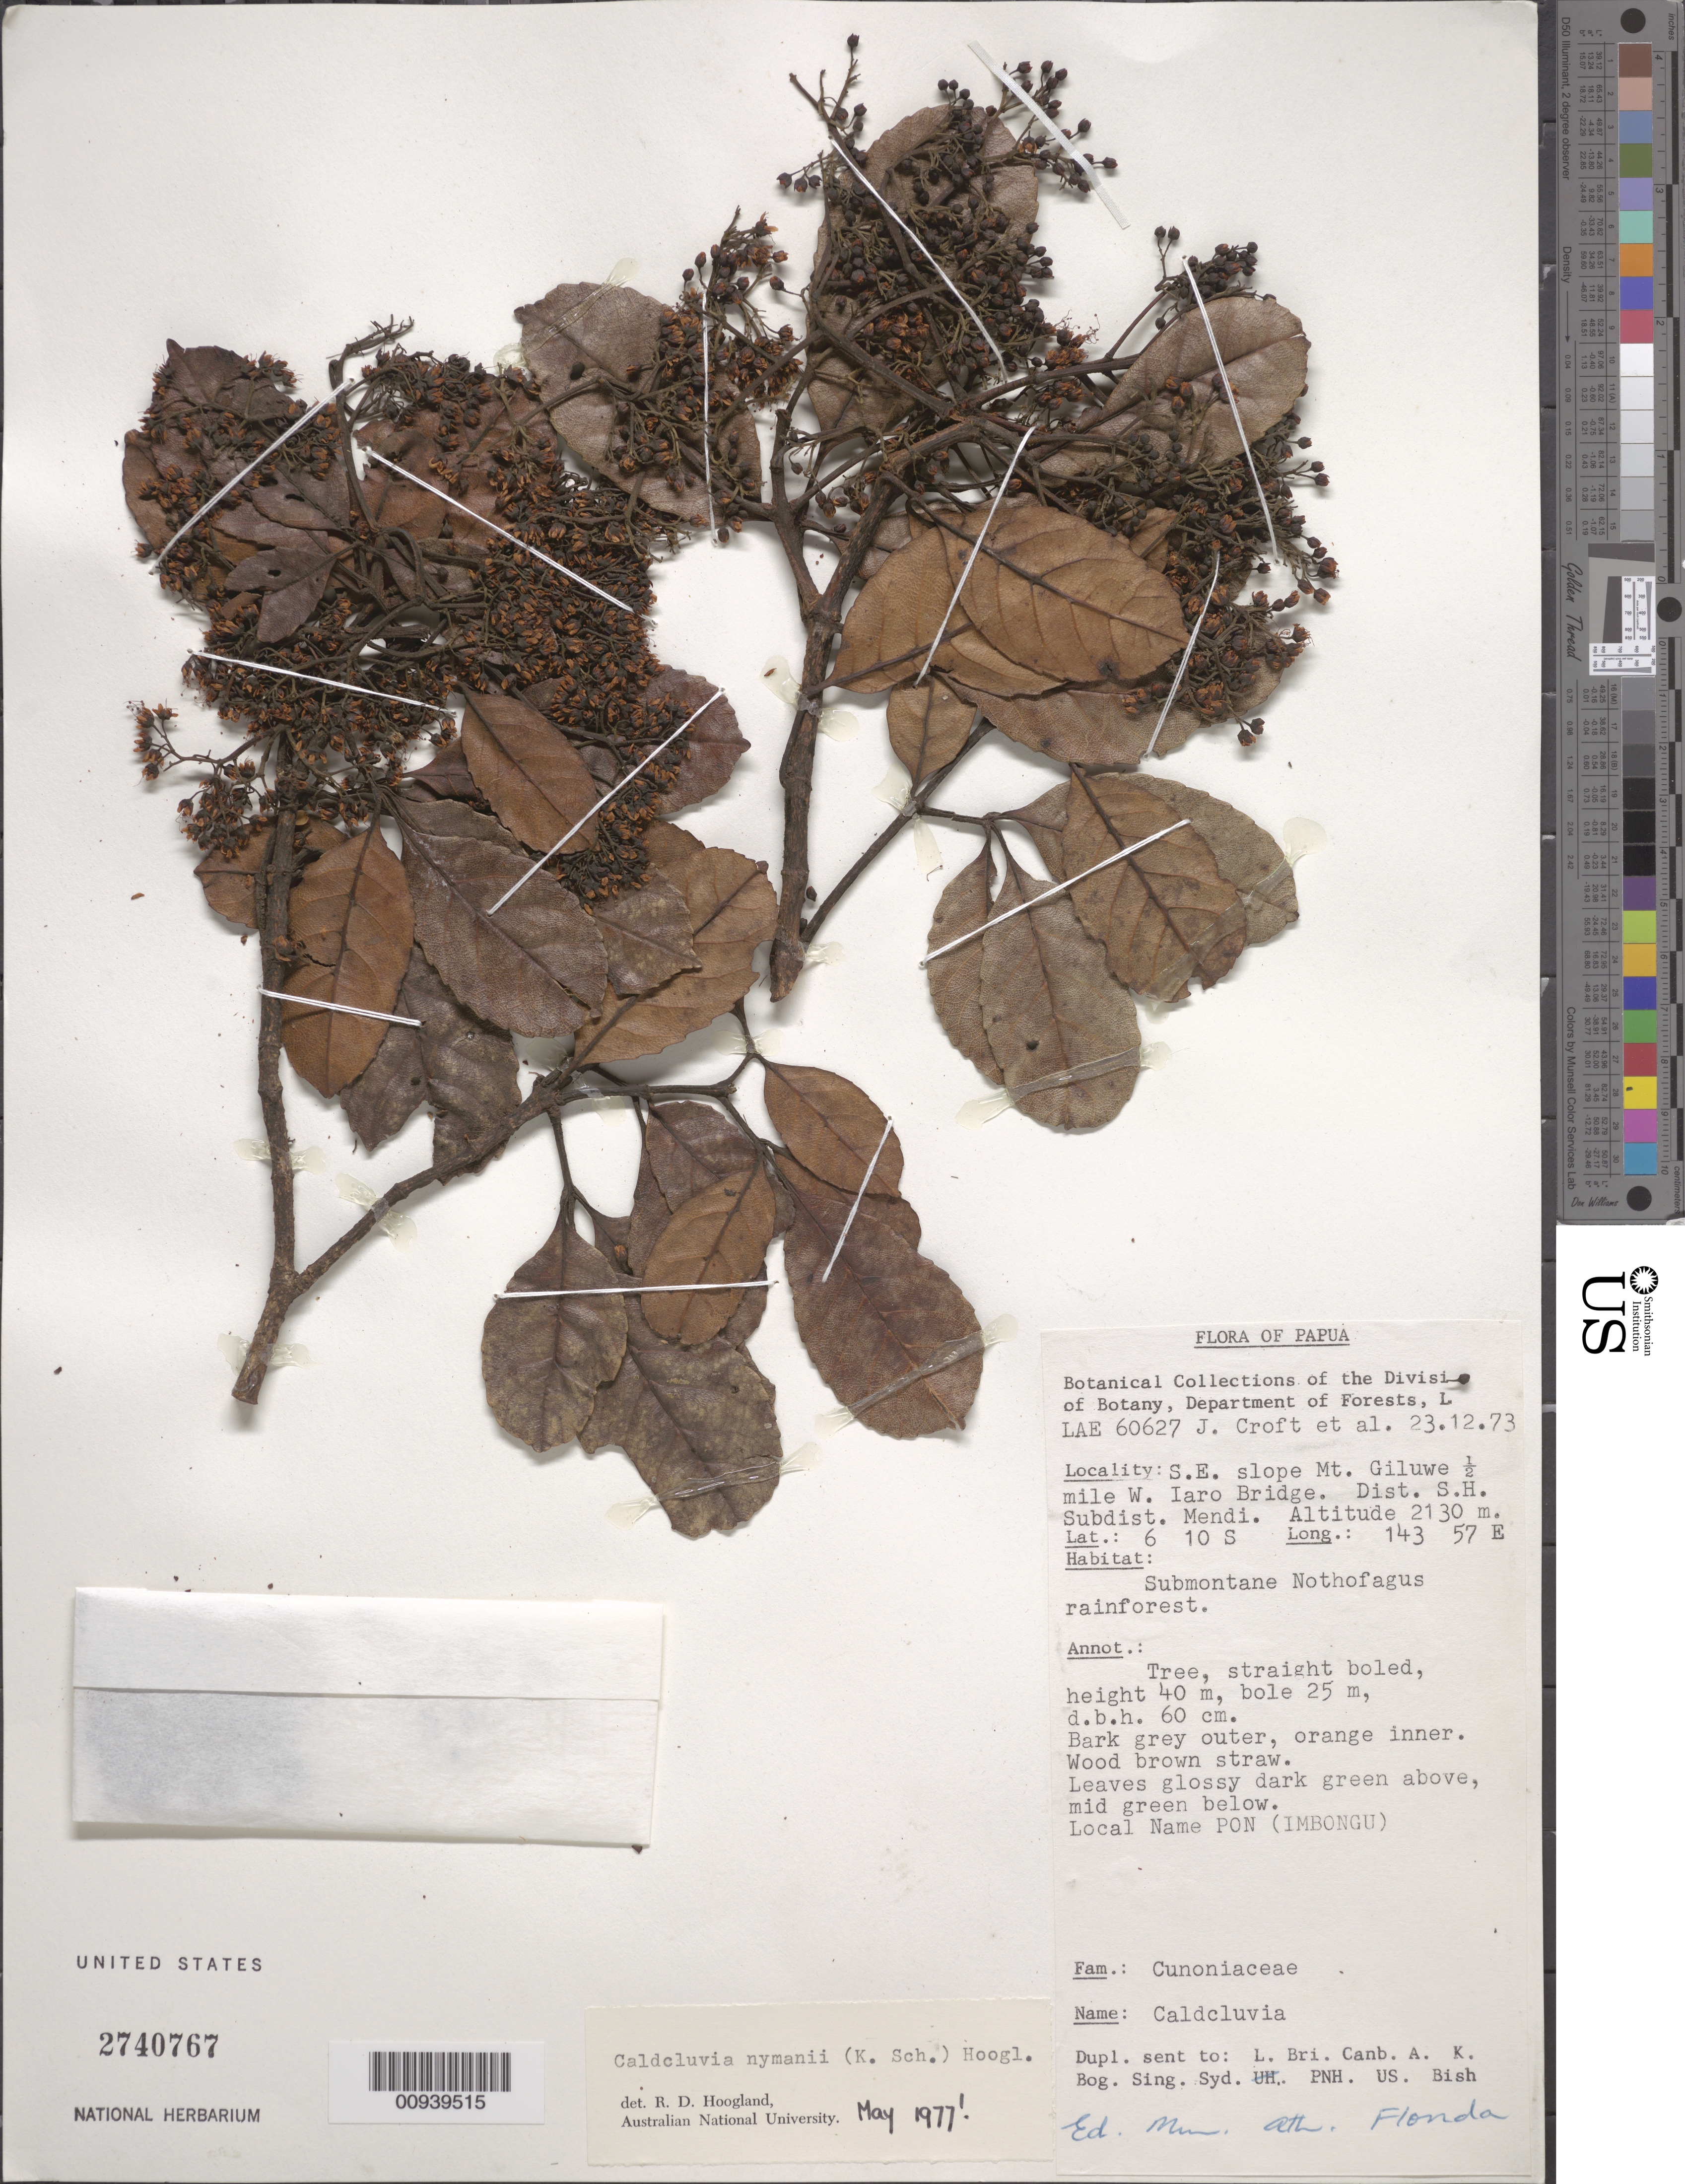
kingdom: Plantae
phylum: Tracheophyta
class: Magnoliopsida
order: Oxalidales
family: Cunoniaceae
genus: Opocunonia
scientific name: Opocunonia nymanii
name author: (K. Schum.) Schltr.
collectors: J. R. Croft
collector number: LAE 60627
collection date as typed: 23 Dec 1973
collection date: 1973-12-23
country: Papua New Guinea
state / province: Southern Highlands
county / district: Mendi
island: New Guinea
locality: SE slope Mt. Giluwe 0.5 mile W. Laro Bridge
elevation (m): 2130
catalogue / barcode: US 2740767